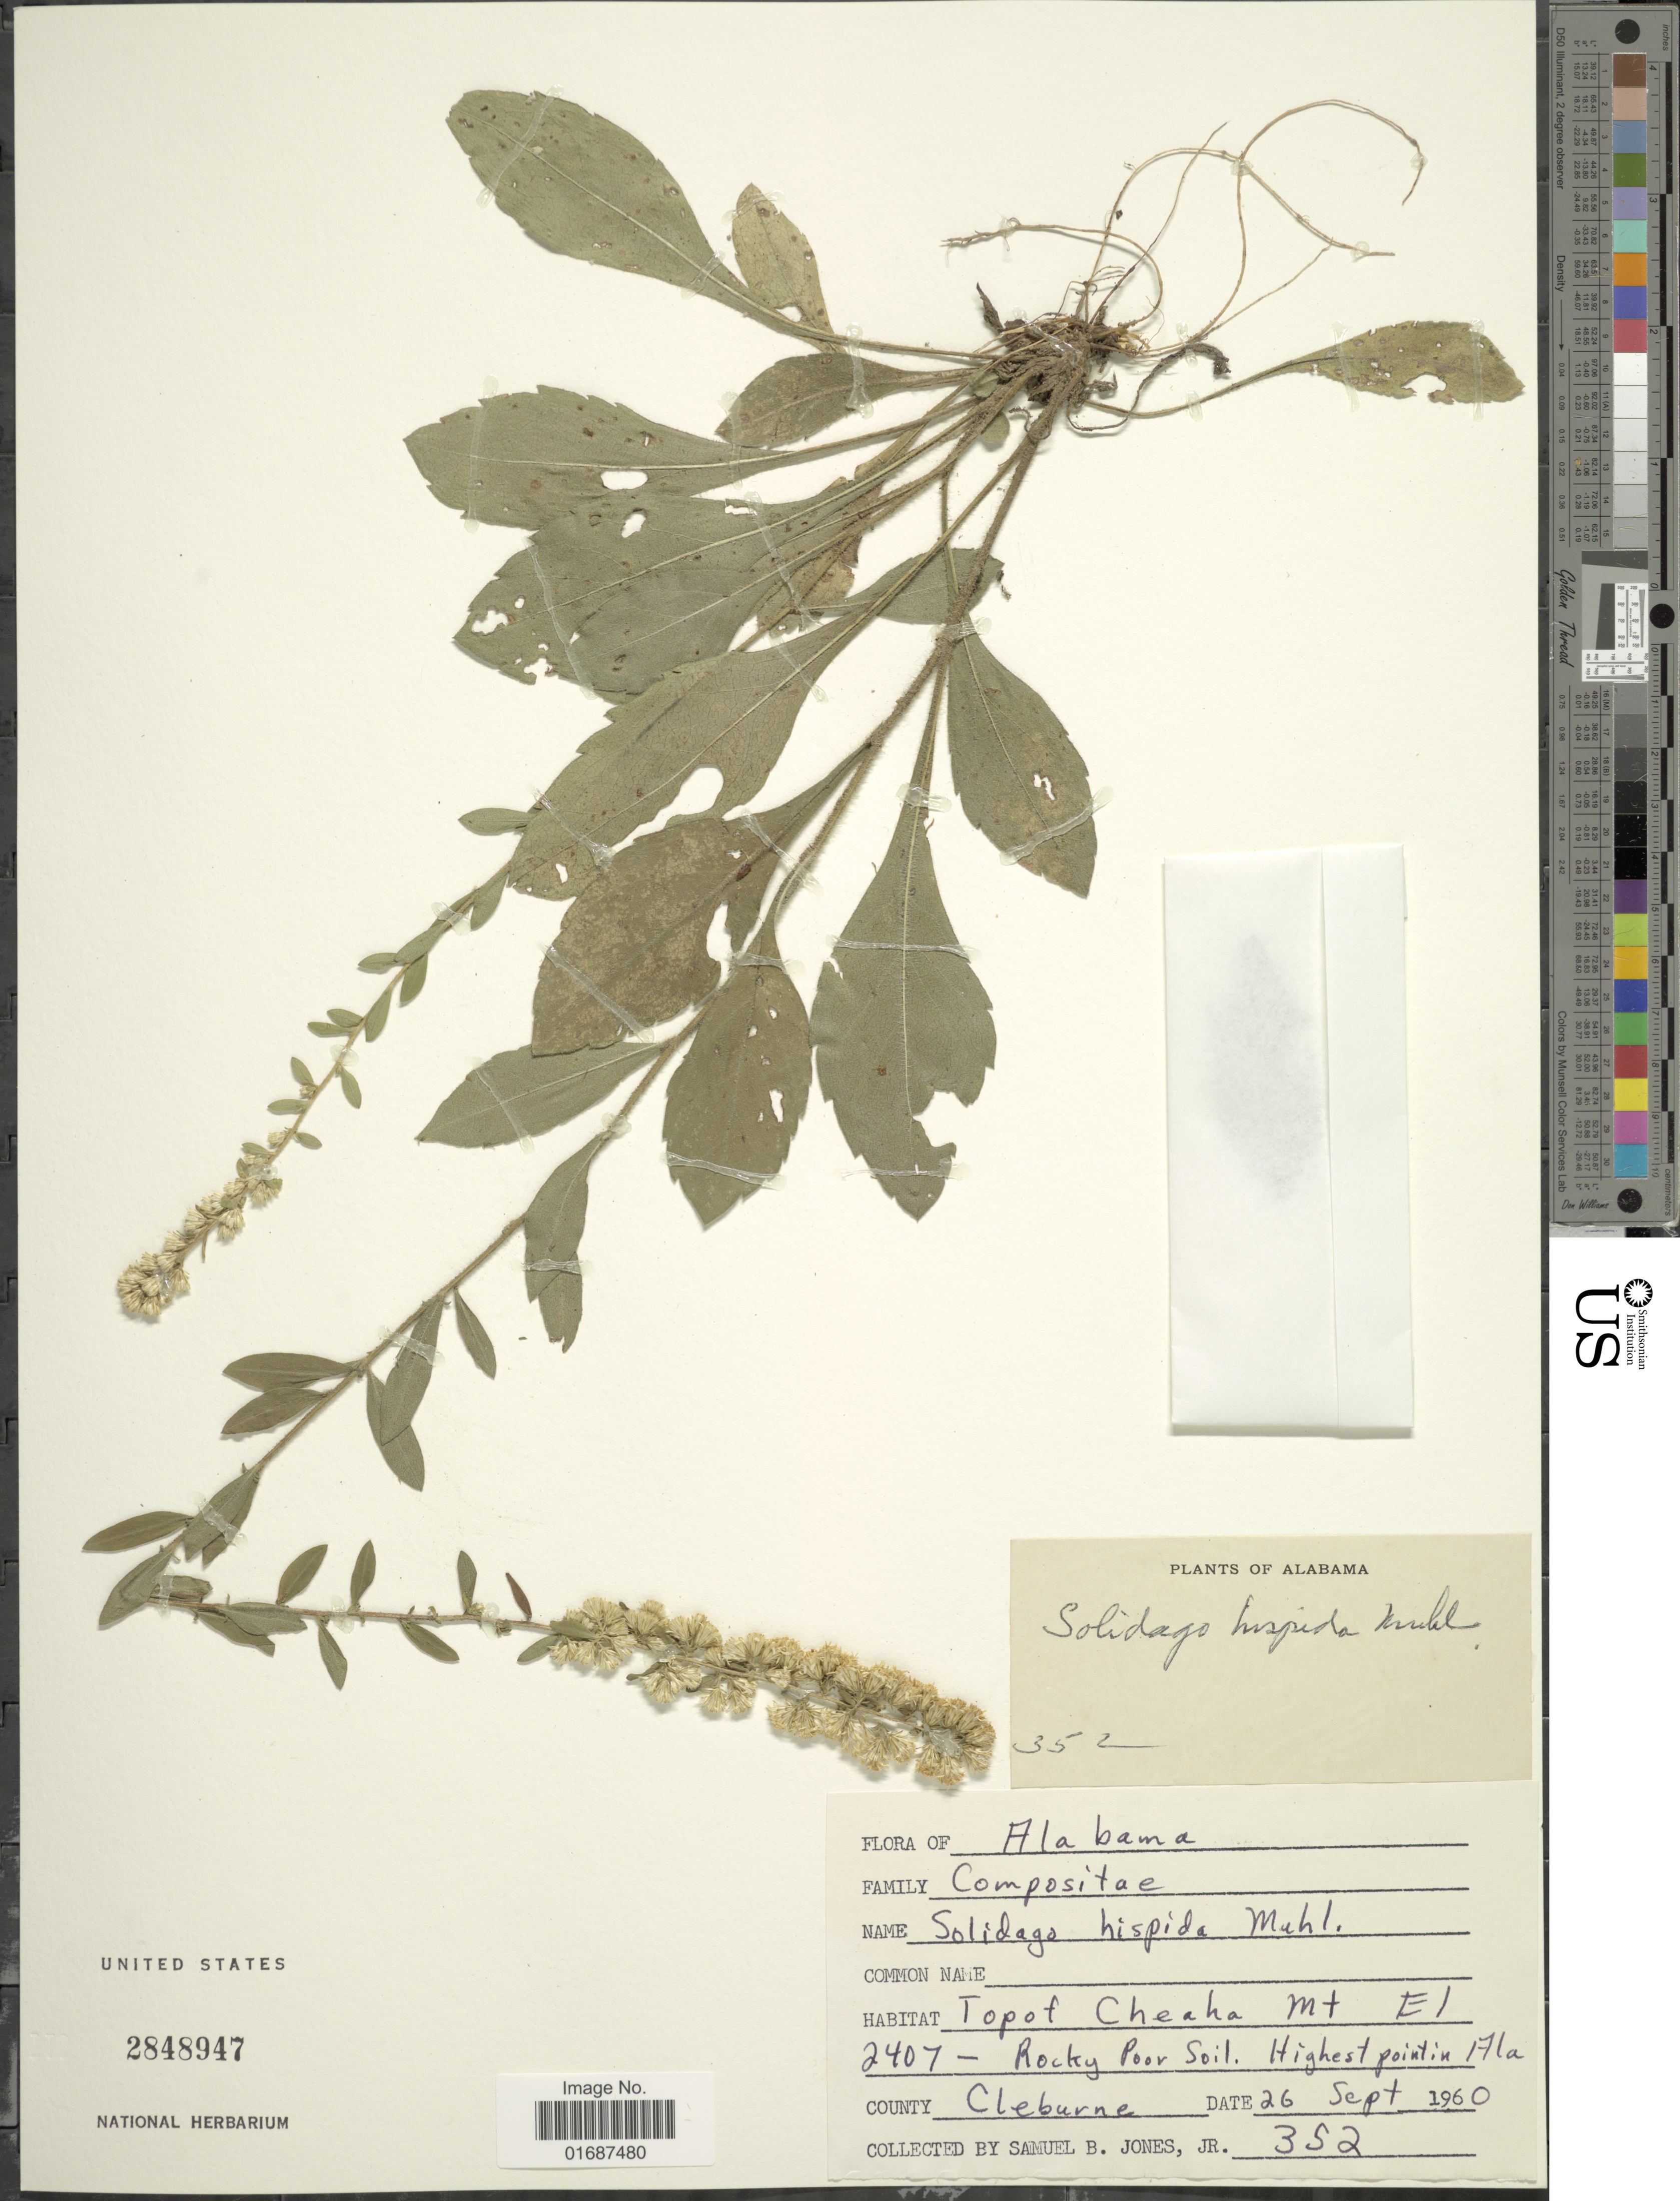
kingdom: Plantae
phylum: Tracheophyta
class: Magnoliopsida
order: Asterales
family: Asteraceae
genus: Solidago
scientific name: Solidago hispida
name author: Muhl. ex Willd.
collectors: S. B. Jones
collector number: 352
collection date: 1960-09-26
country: United States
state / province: Alabama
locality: Topot Cheaha Mt El 2407. Highest point in Ala. County Cleburne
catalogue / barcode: US 2848947